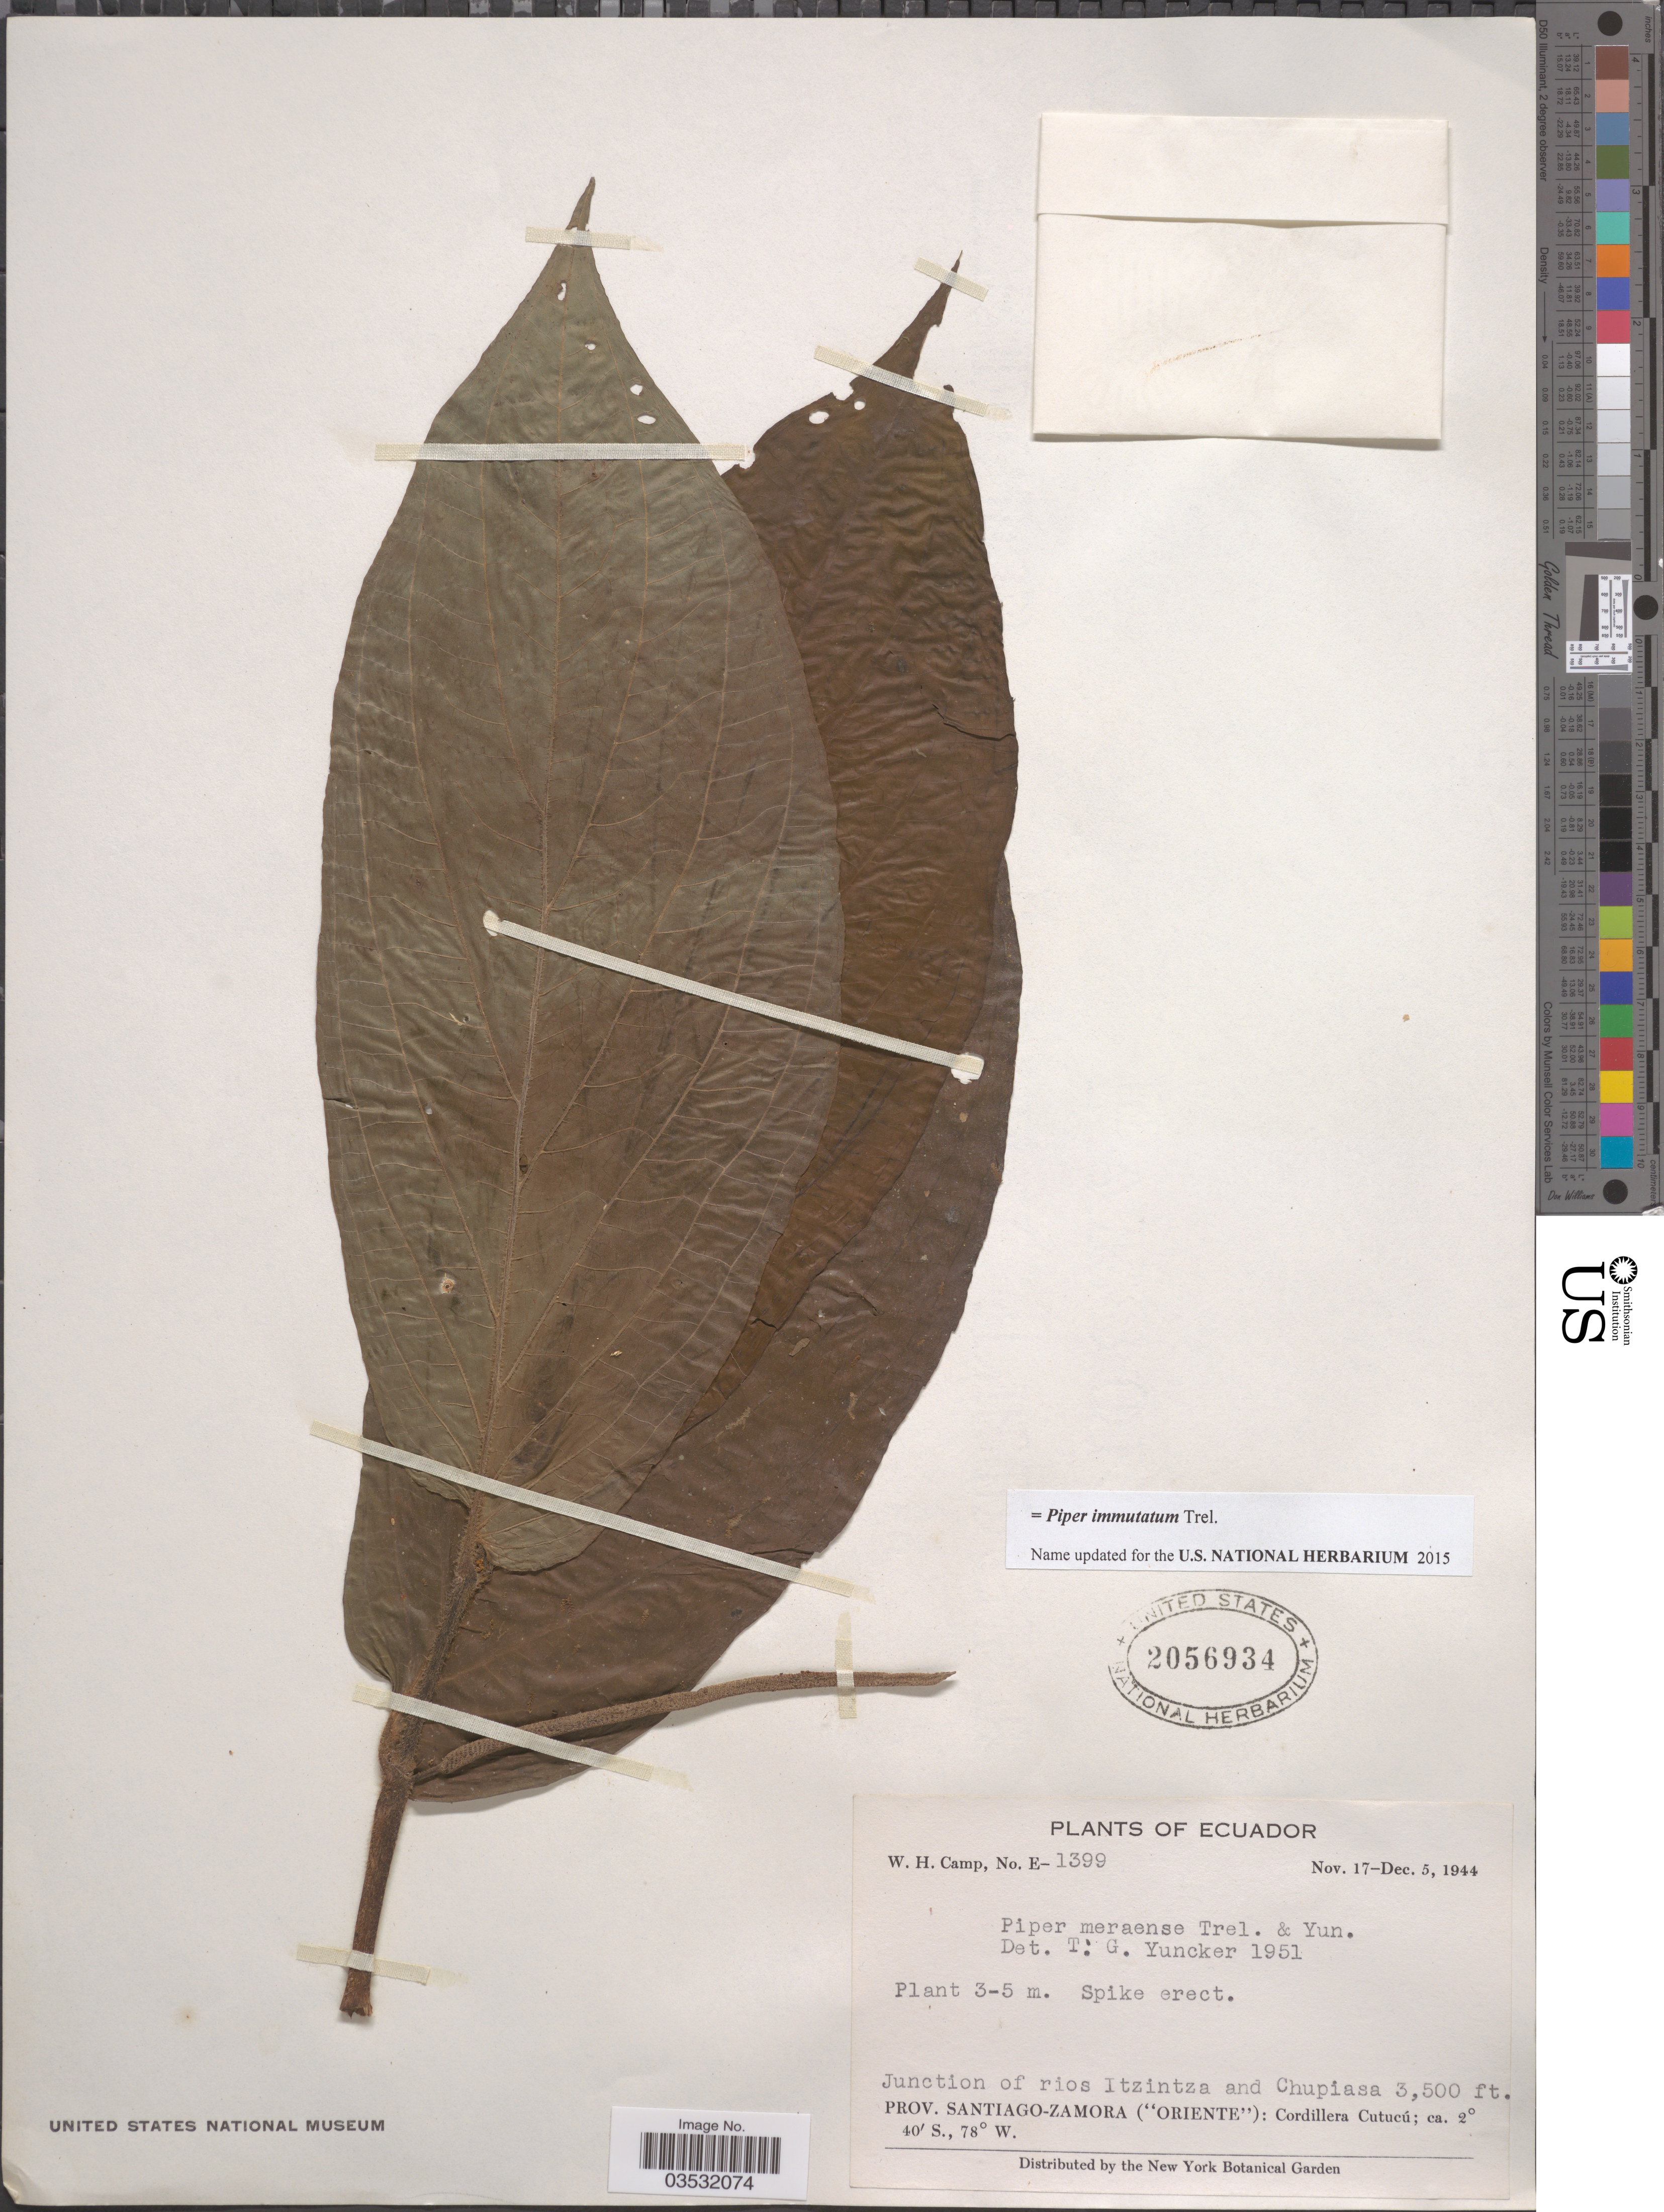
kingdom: Plantae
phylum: Tracheophyta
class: Magnoliopsida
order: Piperales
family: Piperaceae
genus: Piper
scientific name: Piper immutatum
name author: Trel.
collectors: W. H. Camp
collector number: E-1399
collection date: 1944-11-17/1944-12-05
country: Ecuador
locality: Junction of rios Itzintza and Chupiasa. Prov. Santiago-Zamora ('Oriente'): Cordillera Cutucú.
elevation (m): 1067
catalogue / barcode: US 2056934